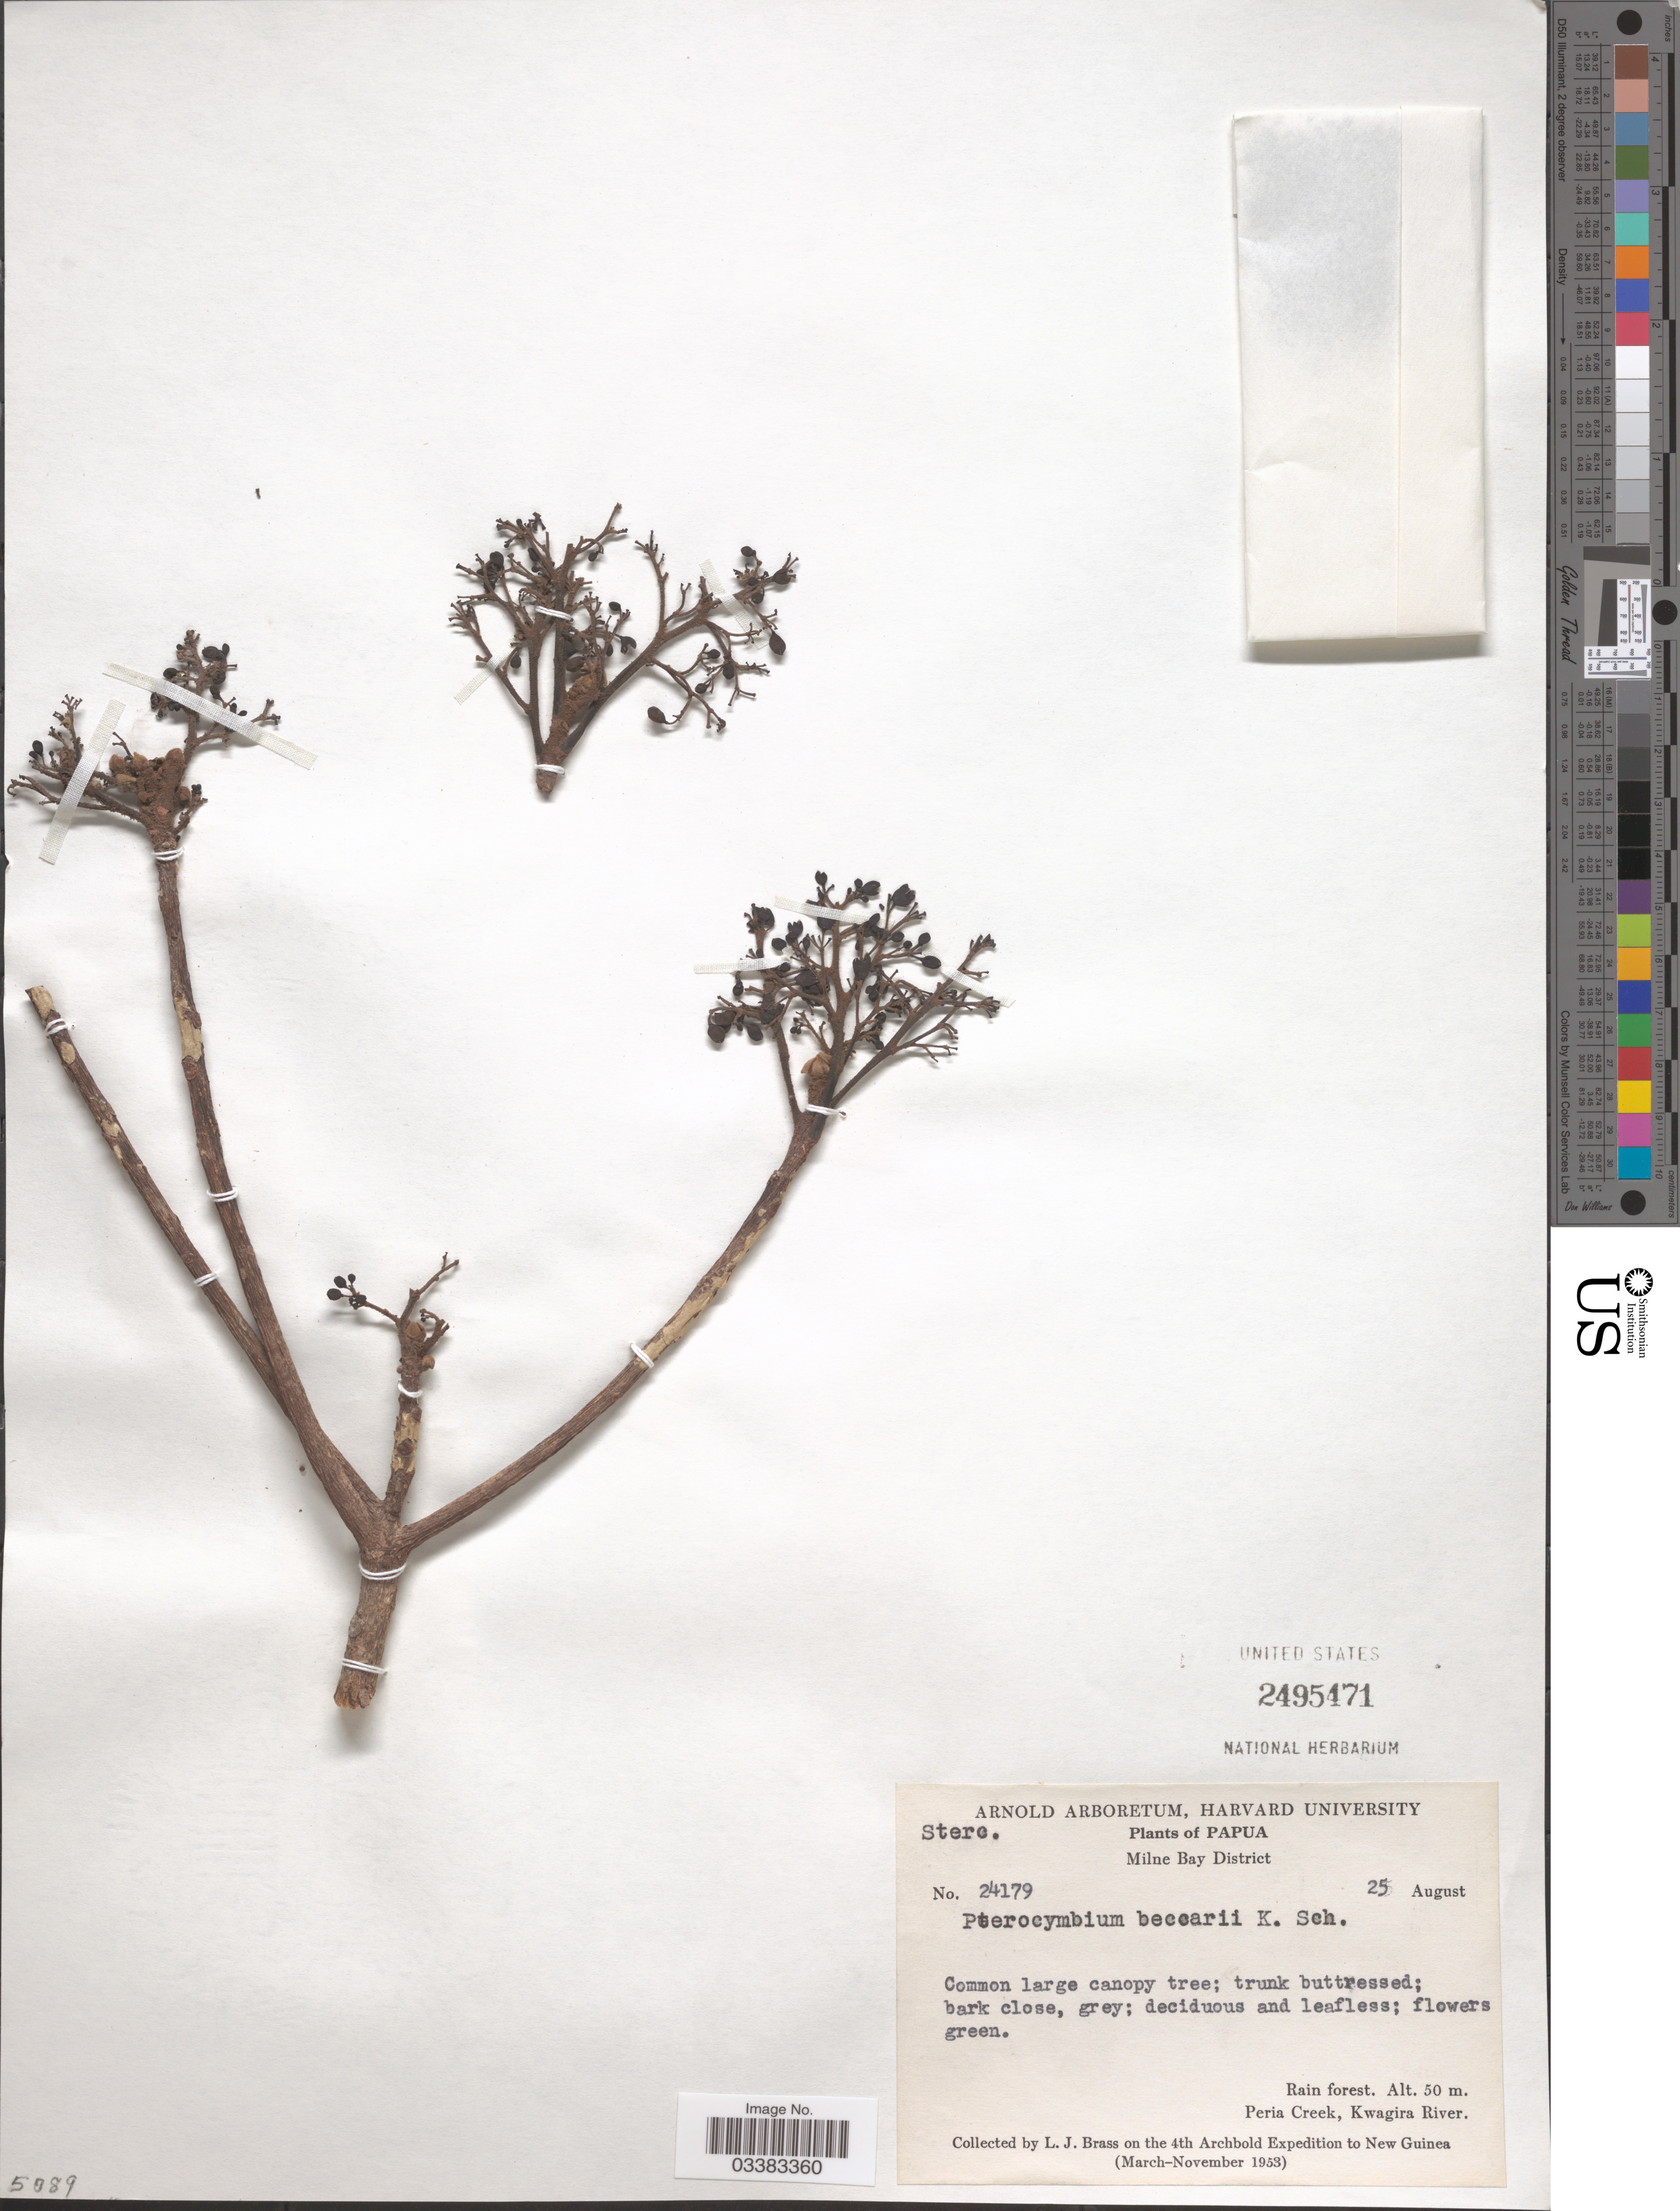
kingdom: Plantae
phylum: Tracheophyta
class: Magnoliopsida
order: Malvales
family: Malvaceae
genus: Pterocymbium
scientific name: Pterocymbium beccarii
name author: K. Schum.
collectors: L. J. Brass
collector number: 24179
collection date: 1953-08-25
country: Papua New Guinea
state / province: Milne Bay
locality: Papua. Milne Bay District. Peria Creek, Kwagira River.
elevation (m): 50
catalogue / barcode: US 2495471